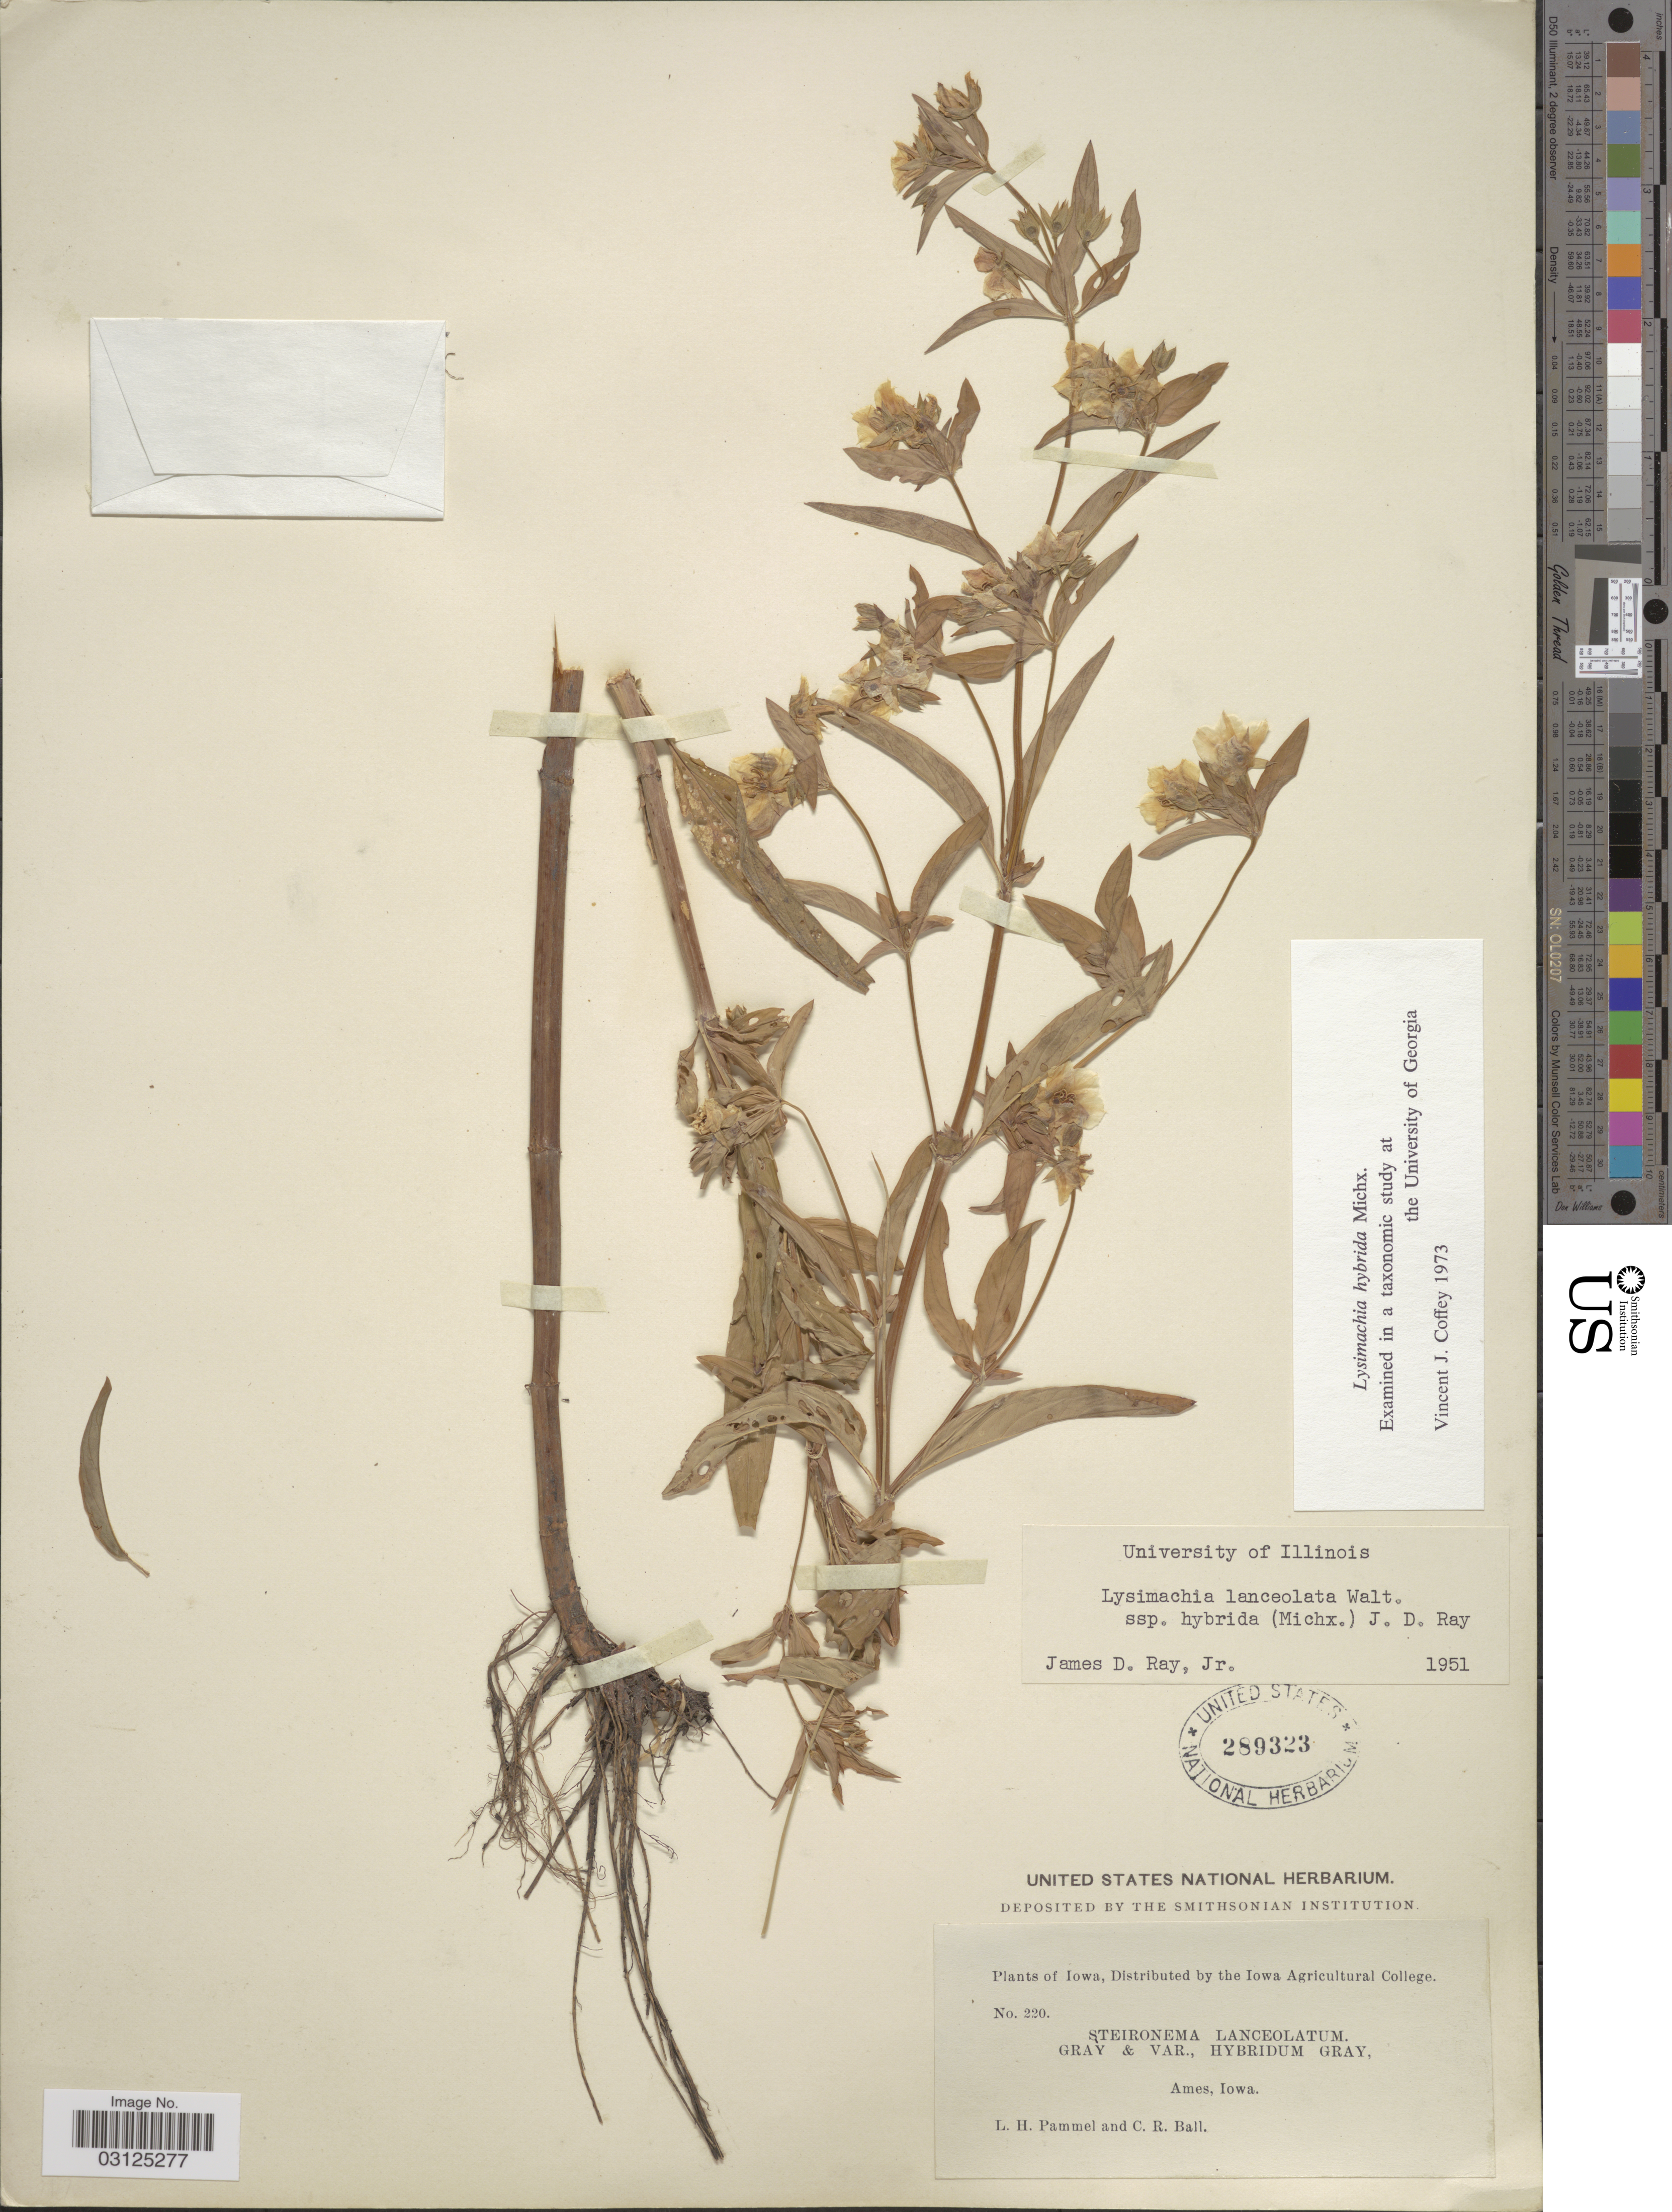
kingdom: Plantae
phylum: Tracheophyta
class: Magnoliopsida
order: Ericales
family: Primulaceae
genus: Lysimachia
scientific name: Lysimachia hybrida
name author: Michx.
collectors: L. Pammel & C. R. Ball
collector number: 220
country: United States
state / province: Iowa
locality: Ames.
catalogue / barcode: US 289323